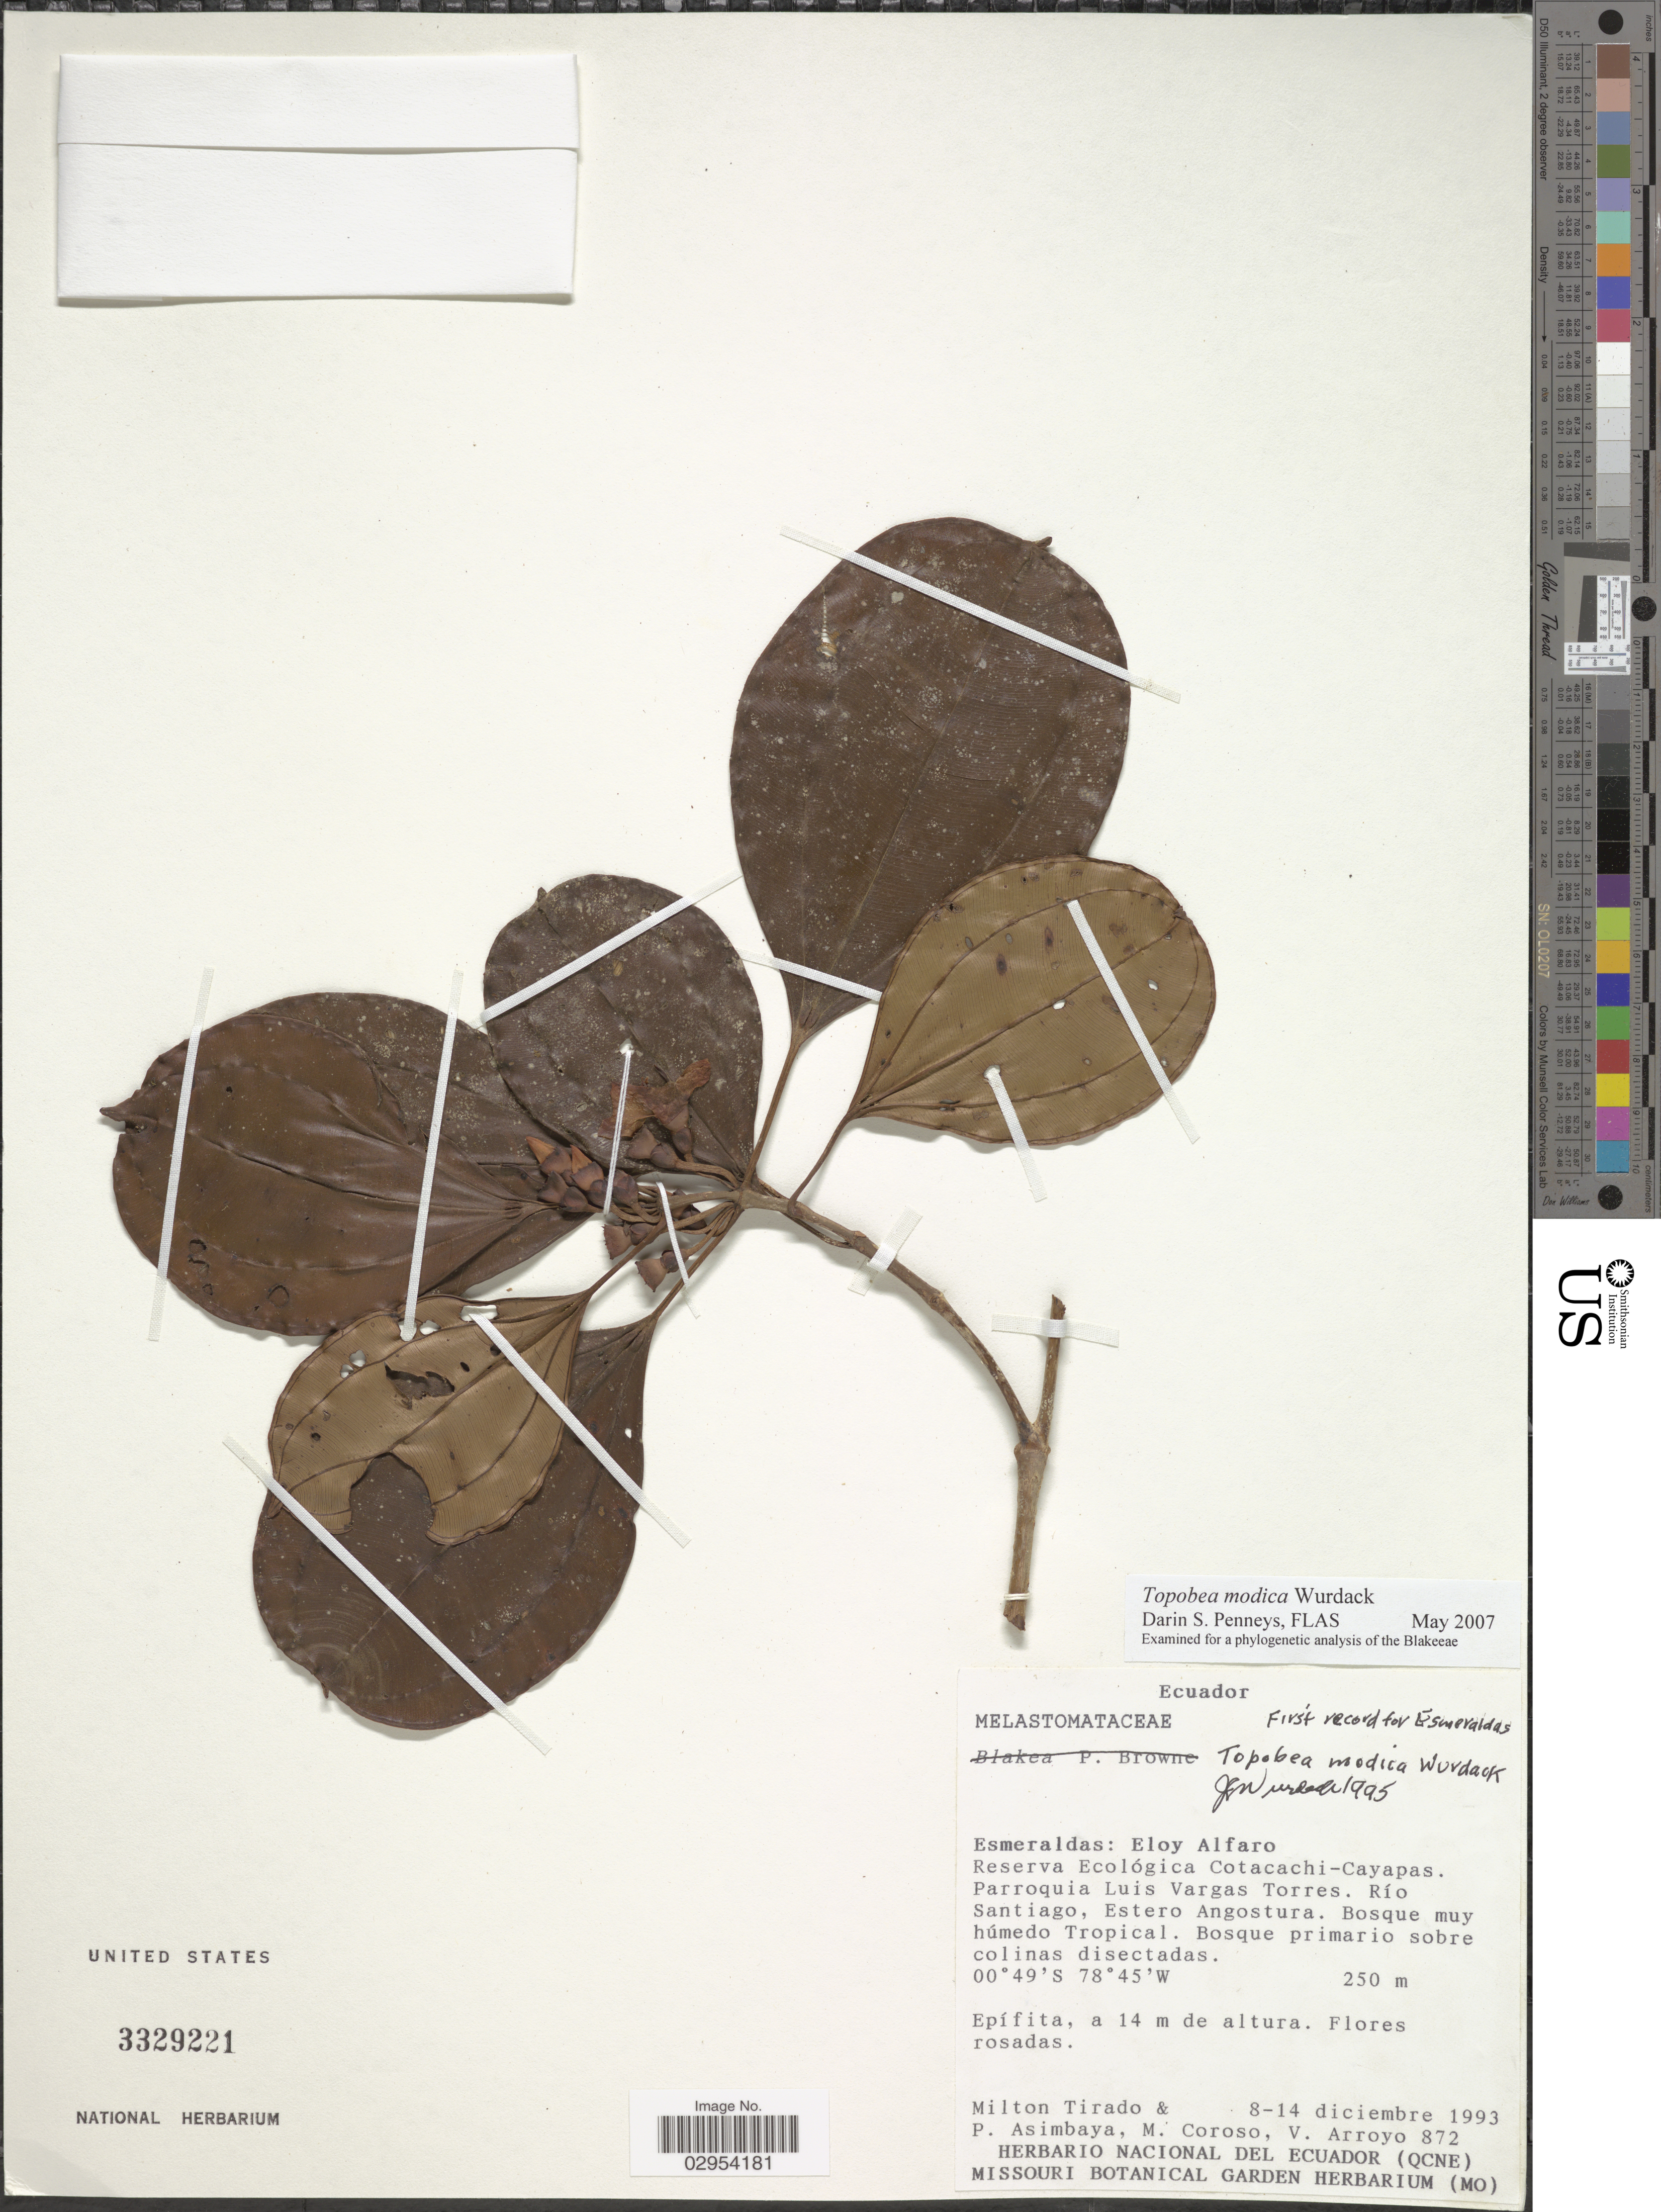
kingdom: Plantae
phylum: Tracheophyta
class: Magnoliopsida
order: Myrtales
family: Melastomataceae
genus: Topobea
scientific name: Topobea modica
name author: Wurdack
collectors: M. Tirado, P. Asimbaya, M. Coroso & V. Arroyo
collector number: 872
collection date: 1993-12-08/1993-12-14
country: Ecuador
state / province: Esmeraldas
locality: Eloy Alfaro, Reserva Ecológica Cotacachi-Cayapas. Parroquia Luis Vargas Torres. Río Santiago, Estero Angostura.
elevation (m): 250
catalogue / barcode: US 3329221